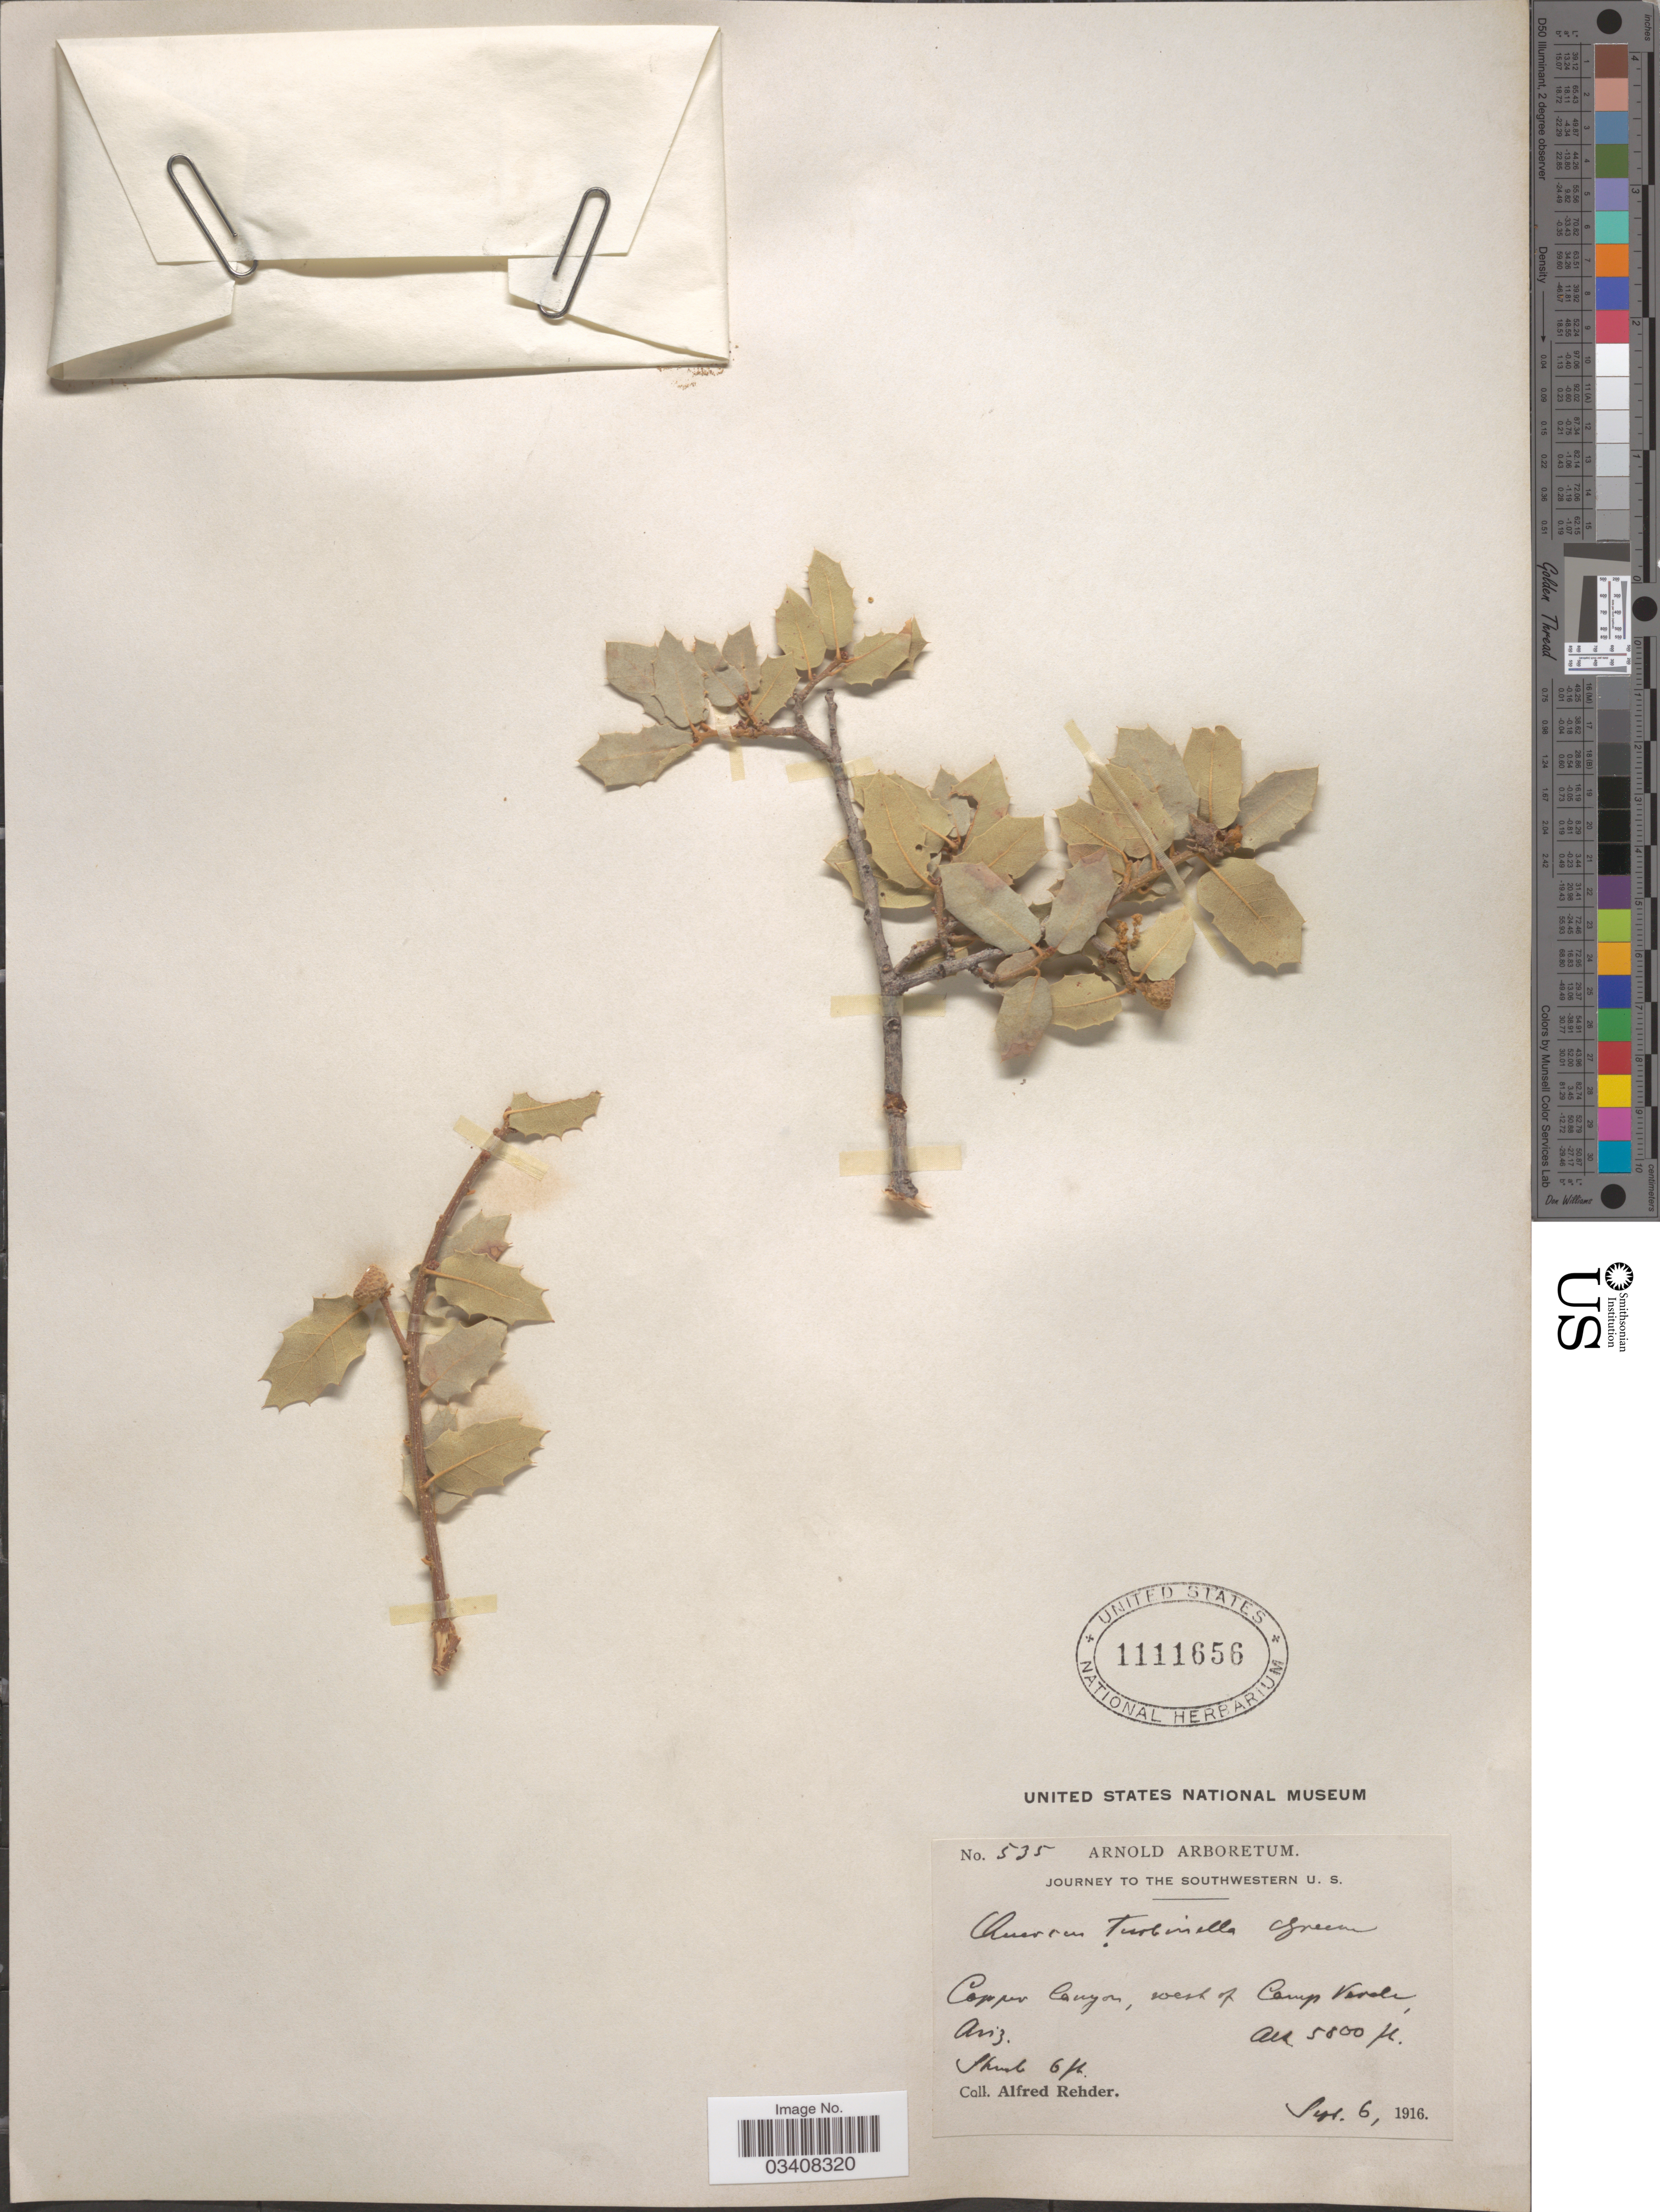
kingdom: Plantae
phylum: Tracheophyta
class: Magnoliopsida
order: Fagales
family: Fagaceae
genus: Quercus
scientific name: Quercus pungens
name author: Liebm.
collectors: A. Rehder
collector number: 535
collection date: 1916-09-06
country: United States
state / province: Arizona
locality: The Southwestern U.S. Copper Canyon, west of Camp Verde.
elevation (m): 1768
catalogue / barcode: US 1111656